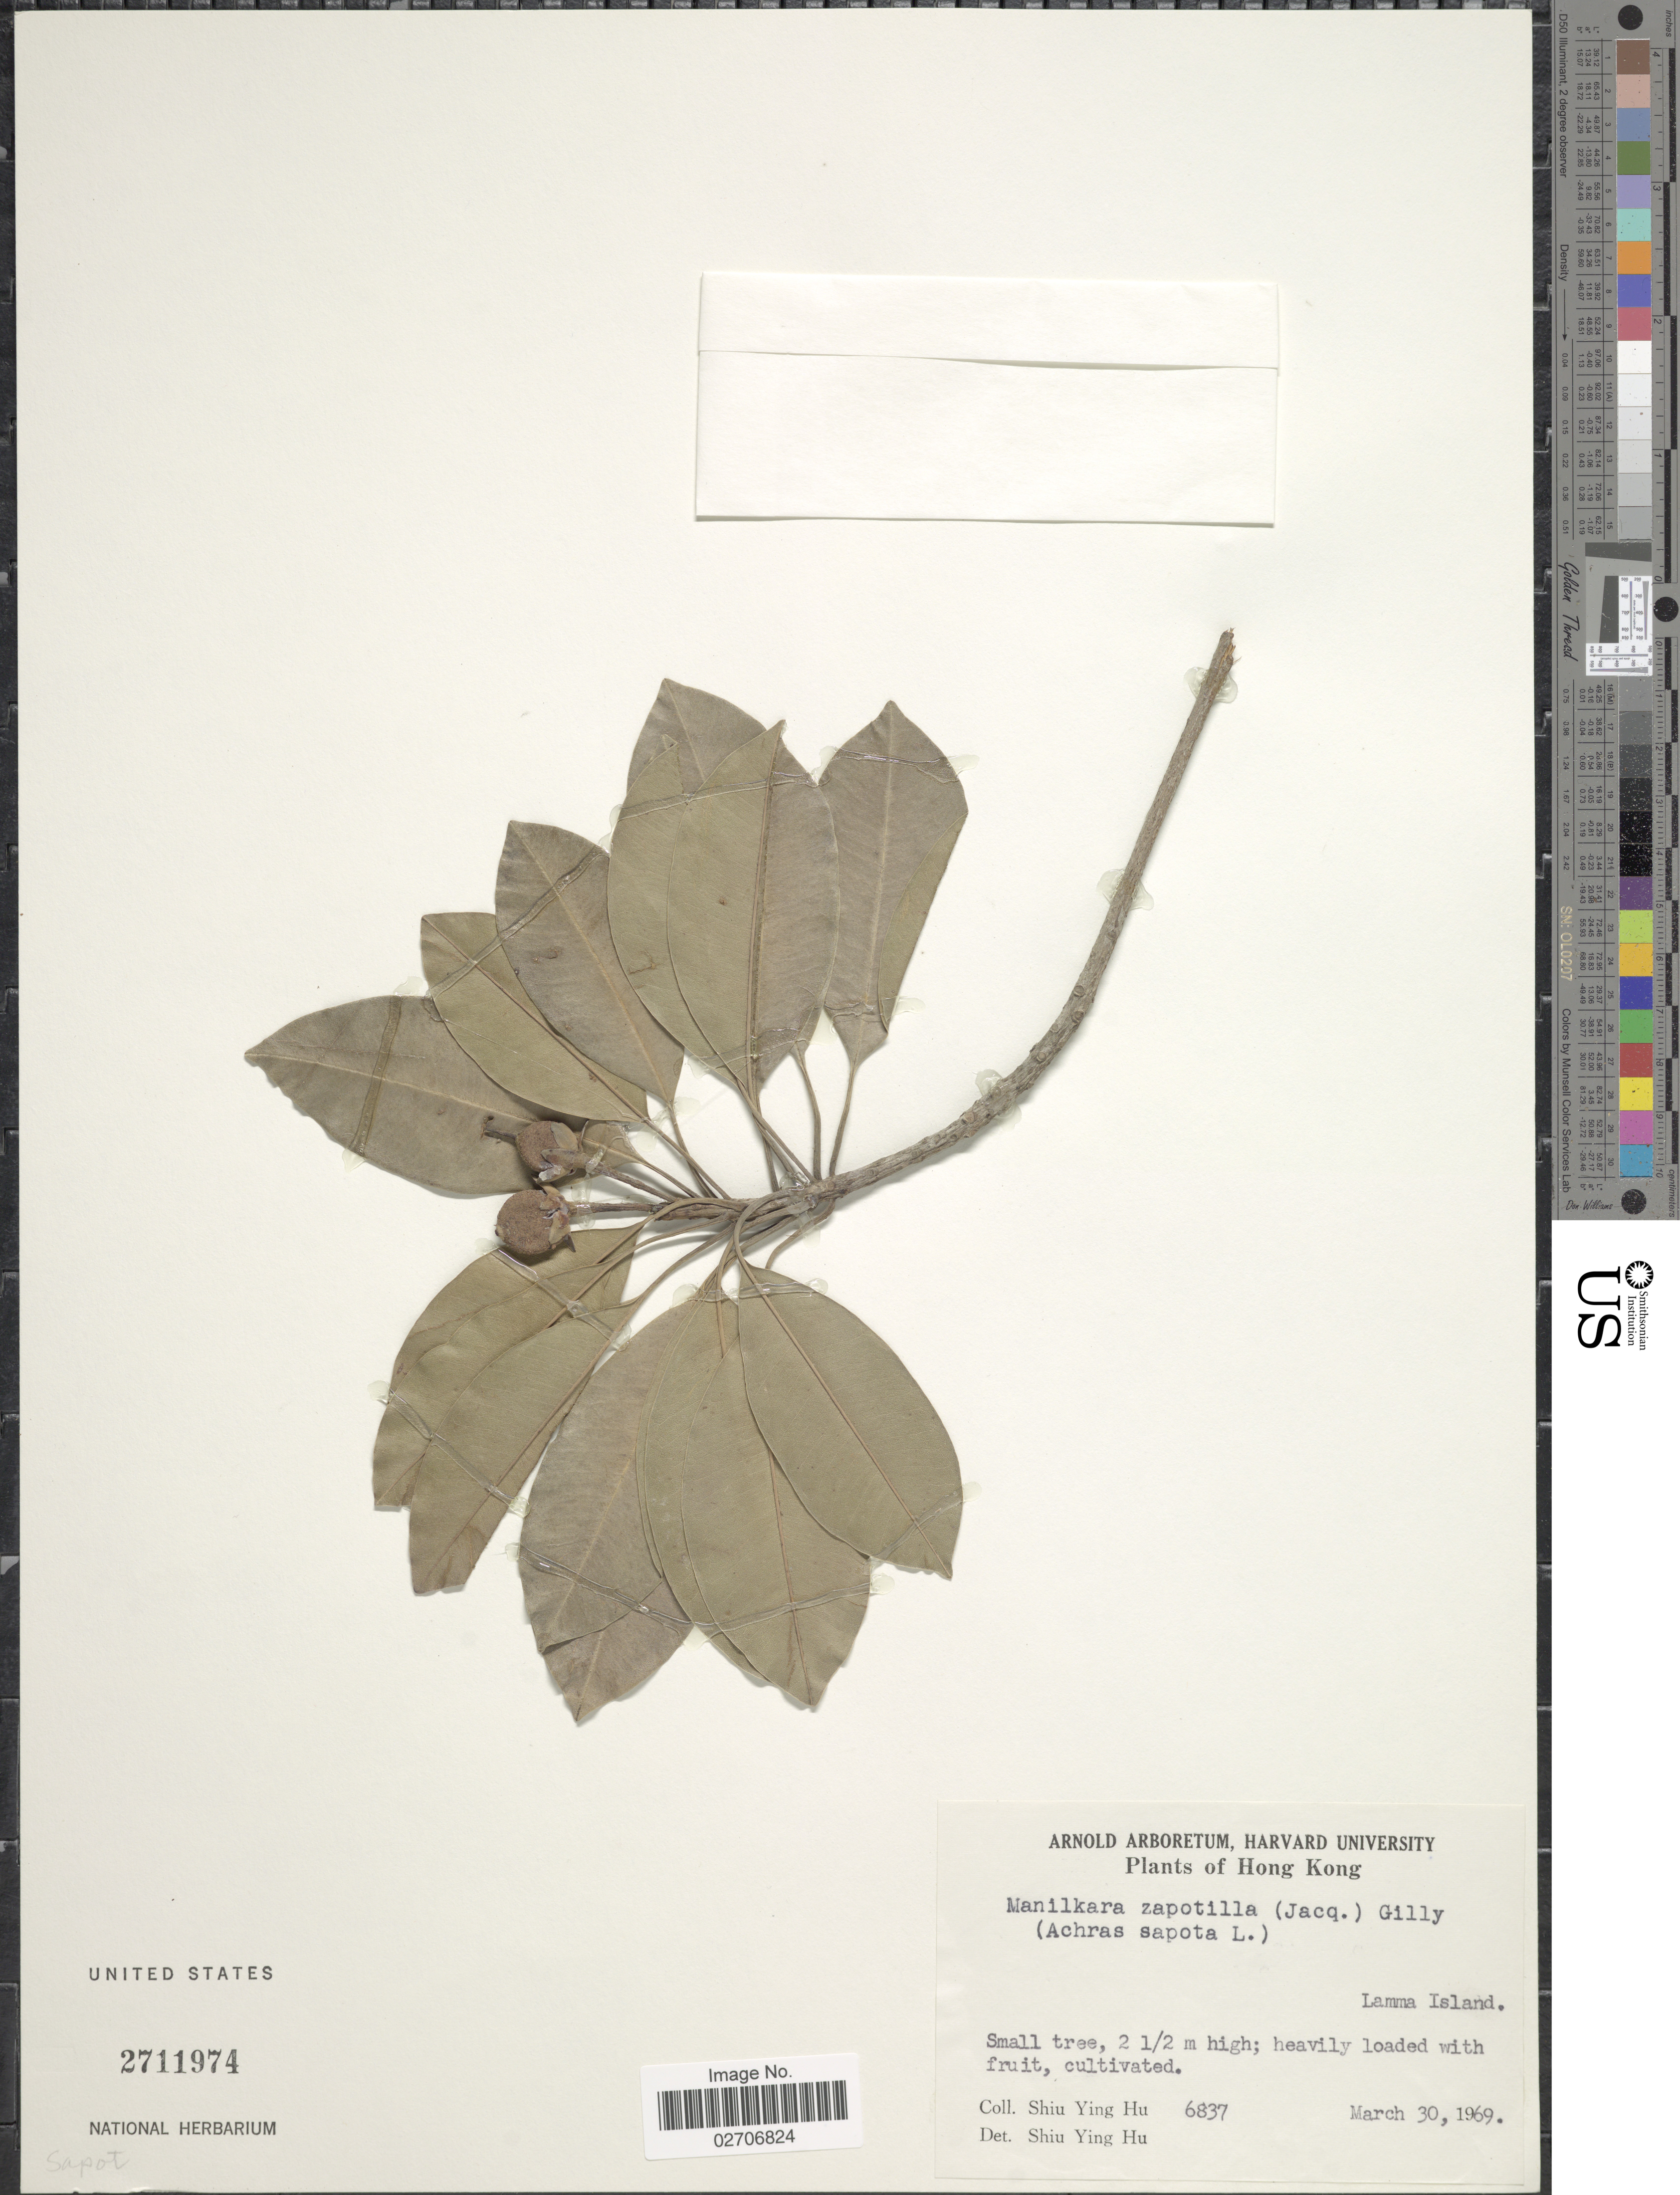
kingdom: Plantae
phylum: Tracheophyta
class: Magnoliopsida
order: Ericales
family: Sapotaceae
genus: Manilkara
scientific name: Manilkara zapotilla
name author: (Jacq.) Gilly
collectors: S. Y. Hu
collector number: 6837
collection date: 1969-03-30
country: China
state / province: Hong Kong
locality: Lamma Island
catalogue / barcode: US 2711974